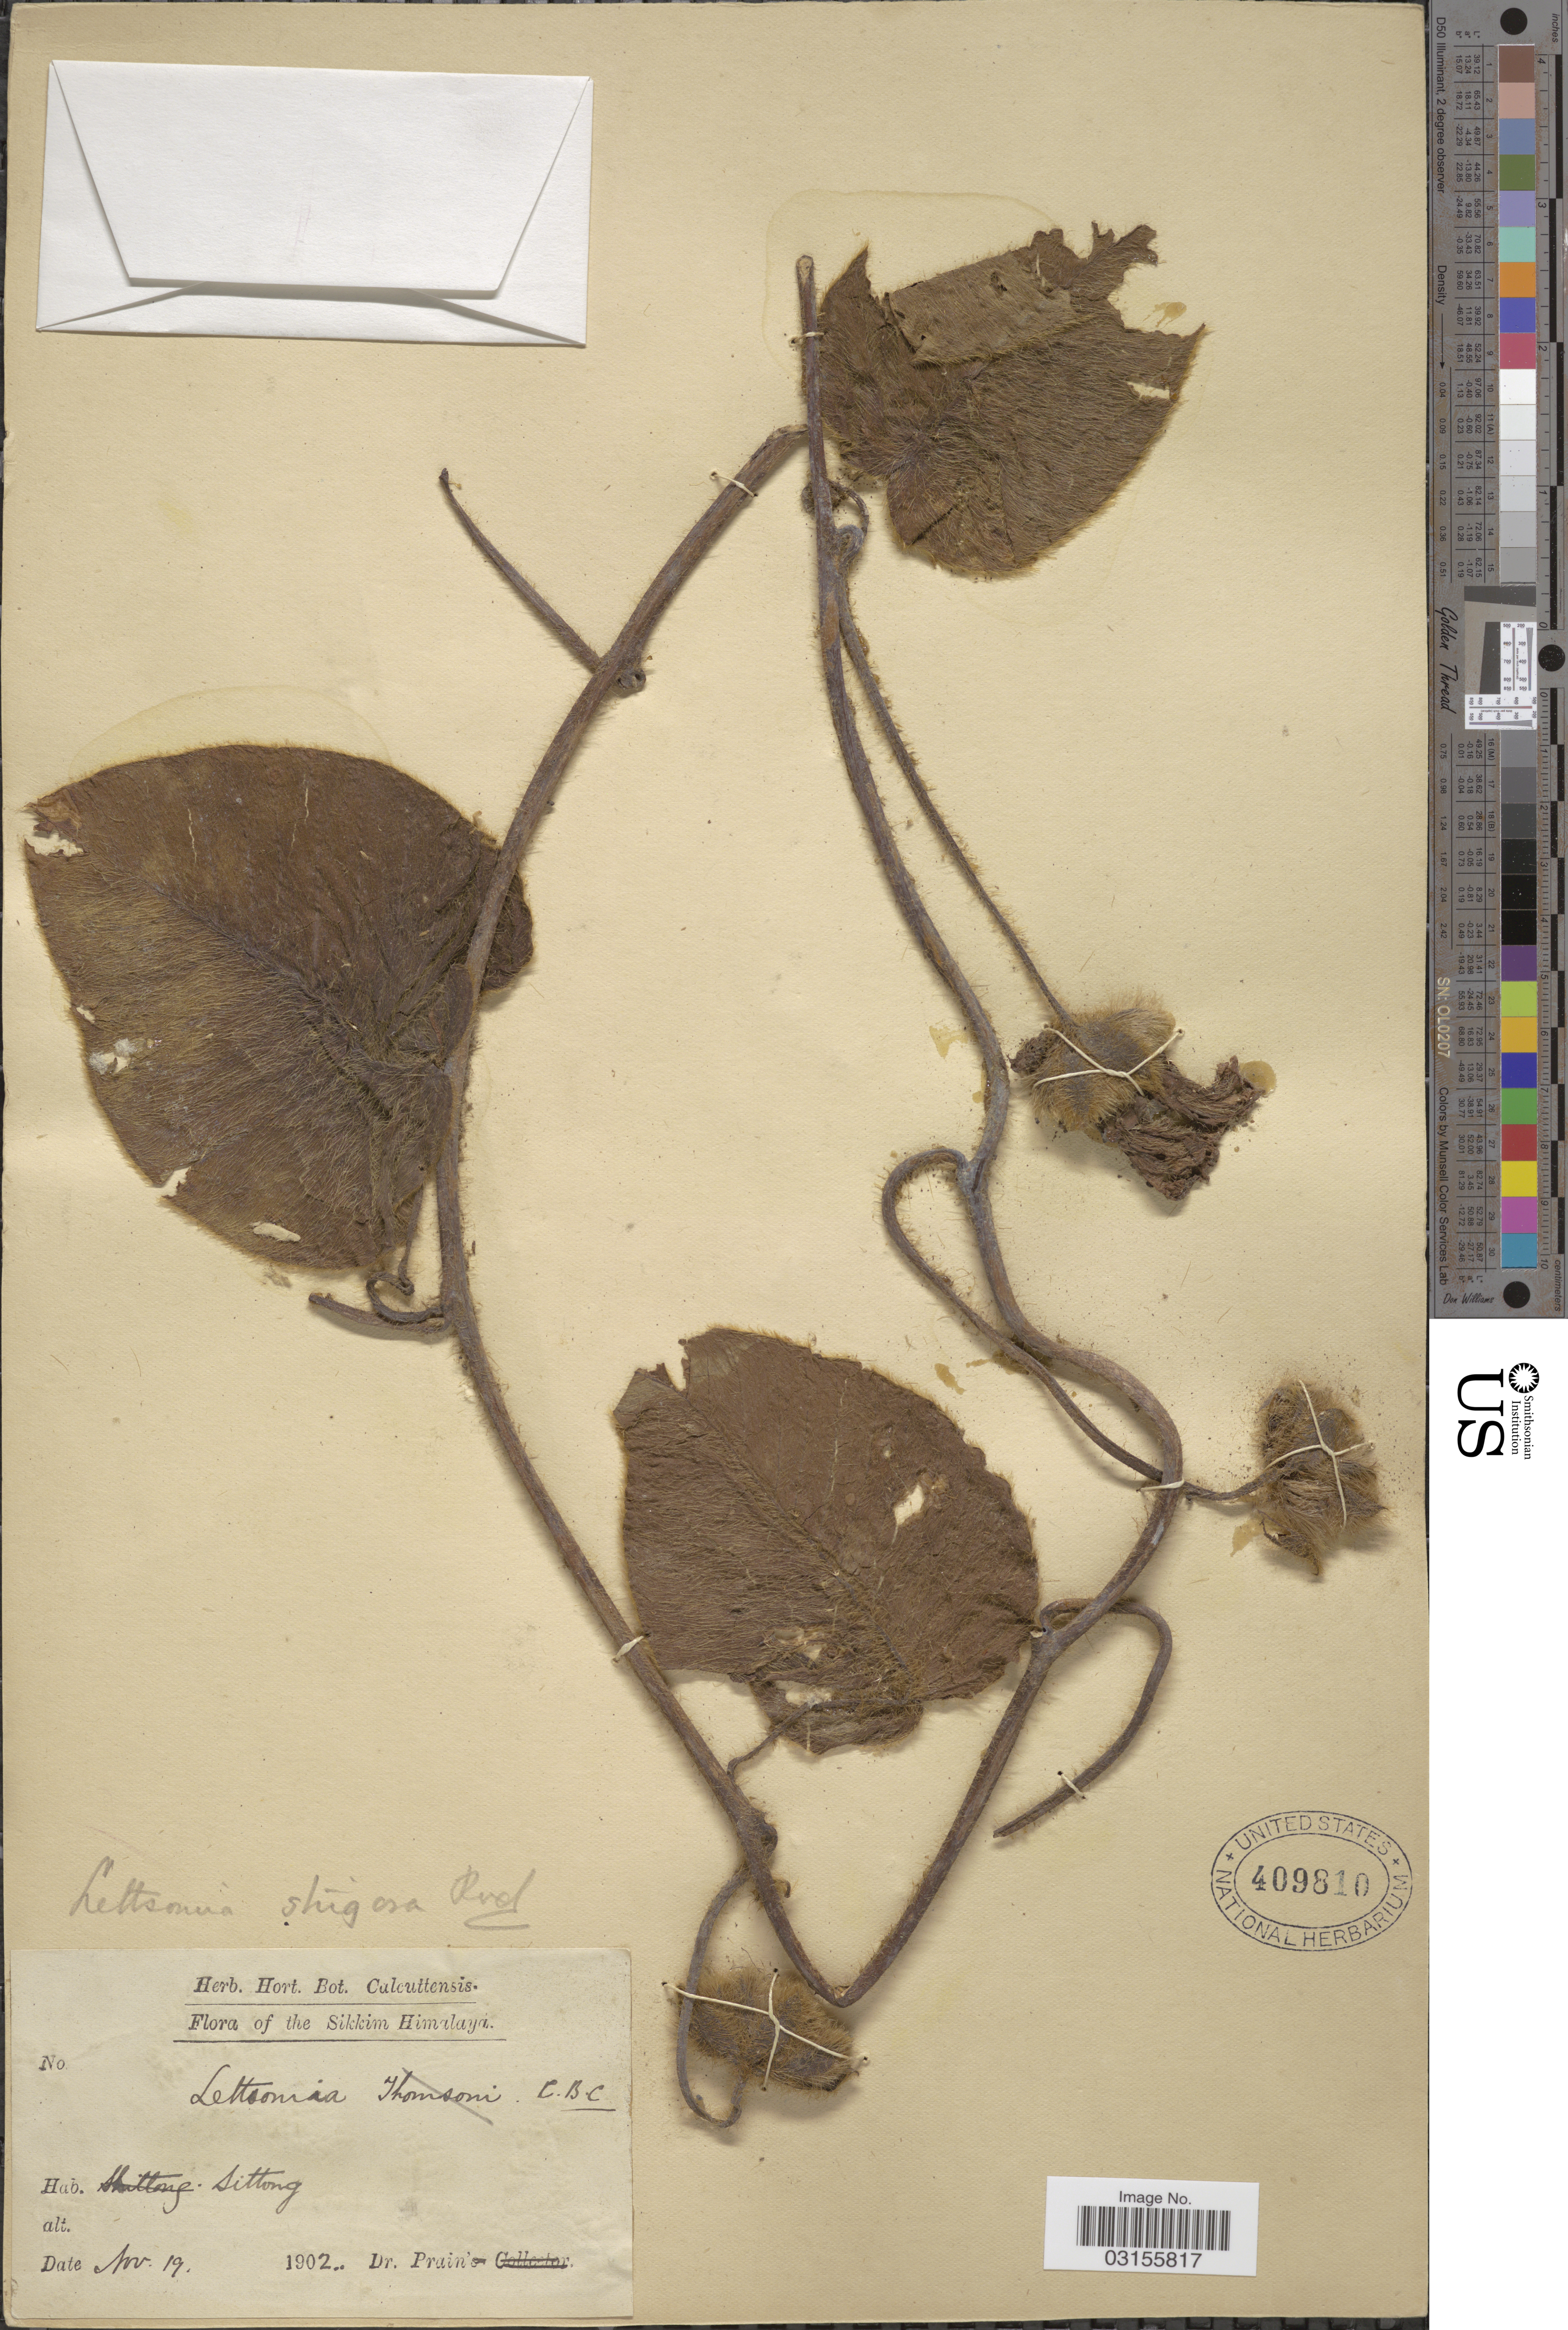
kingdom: Plantae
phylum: Tracheophyta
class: Magnoliopsida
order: Solanales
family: Convolvulaceae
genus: Argyreia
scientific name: Argyreia strigosa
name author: Roberty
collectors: Dr. Prain's collector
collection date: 1902-11-19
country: India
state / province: Sikkim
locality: Himalaya. Sittong.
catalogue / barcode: US 409810